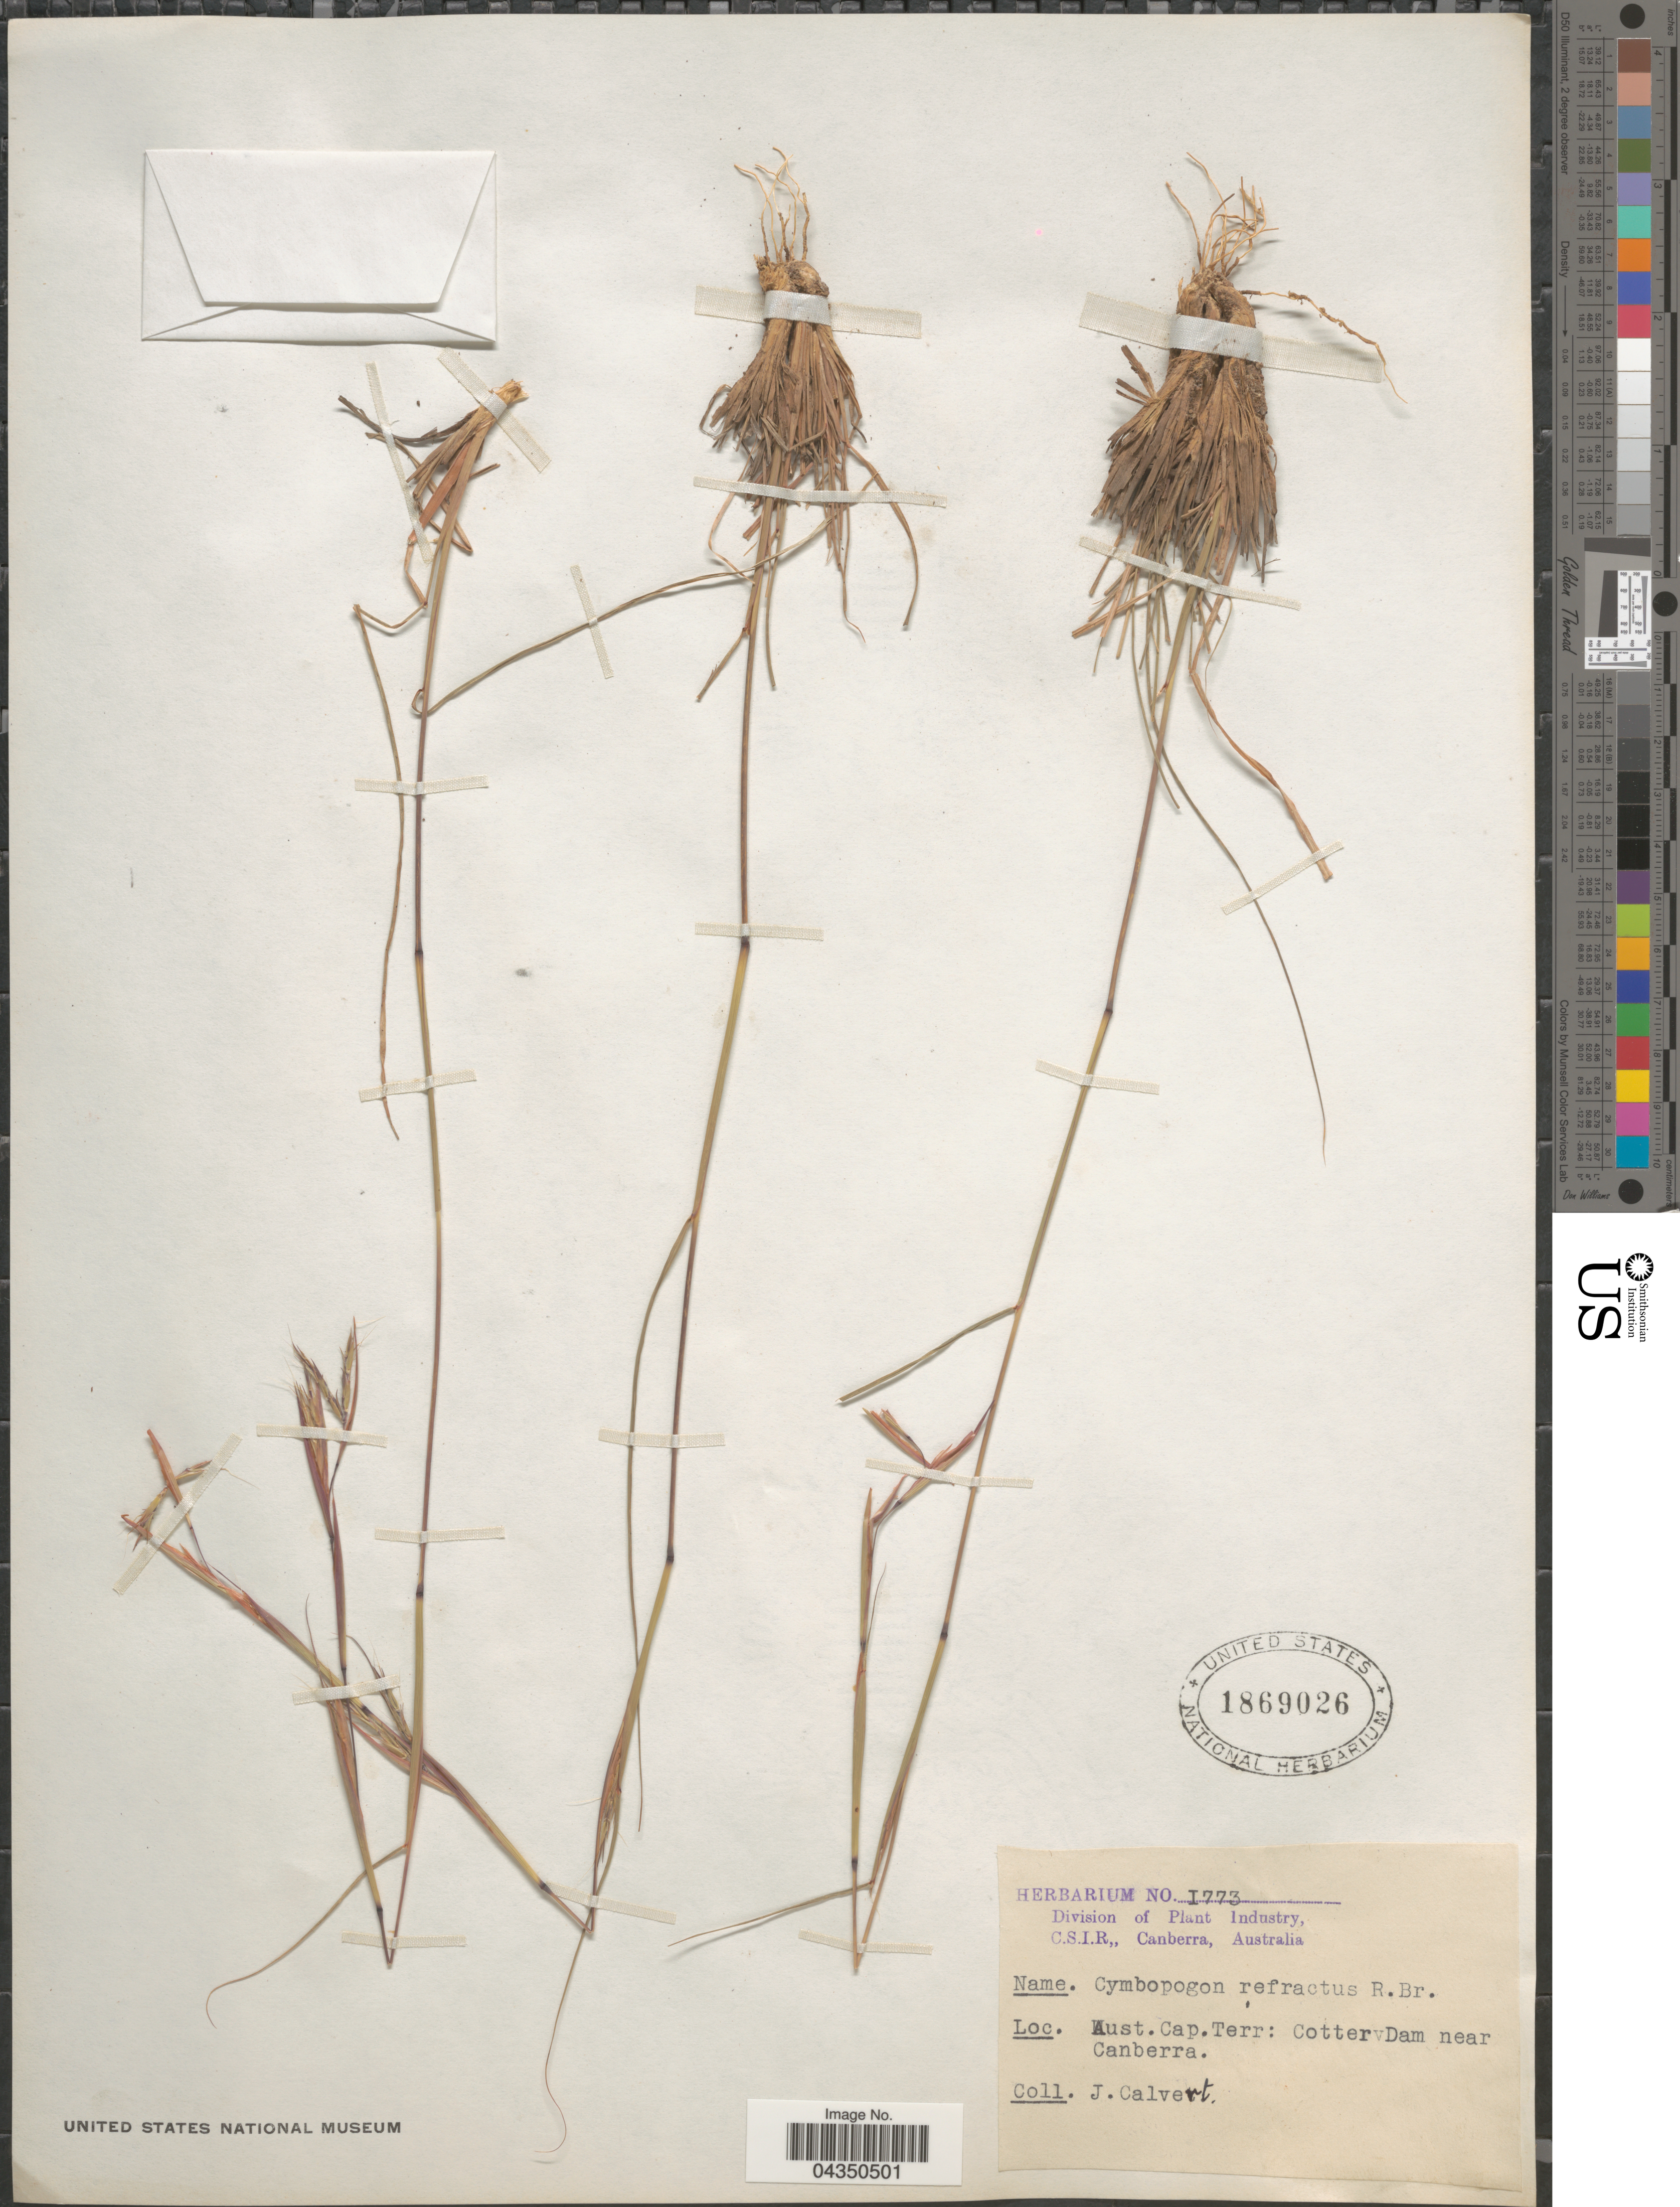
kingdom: Plantae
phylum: Tracheophyta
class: Liliopsida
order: Poales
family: Poaceae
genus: Cymbopogon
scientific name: Cymbopogon refractus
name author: (R. Br.) A. Camus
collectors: J. Calvert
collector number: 1773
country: Australia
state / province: Australian Capital Territory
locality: Aust. Cap. Terr: Cotter Dam near Canberra.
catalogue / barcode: US 1869026